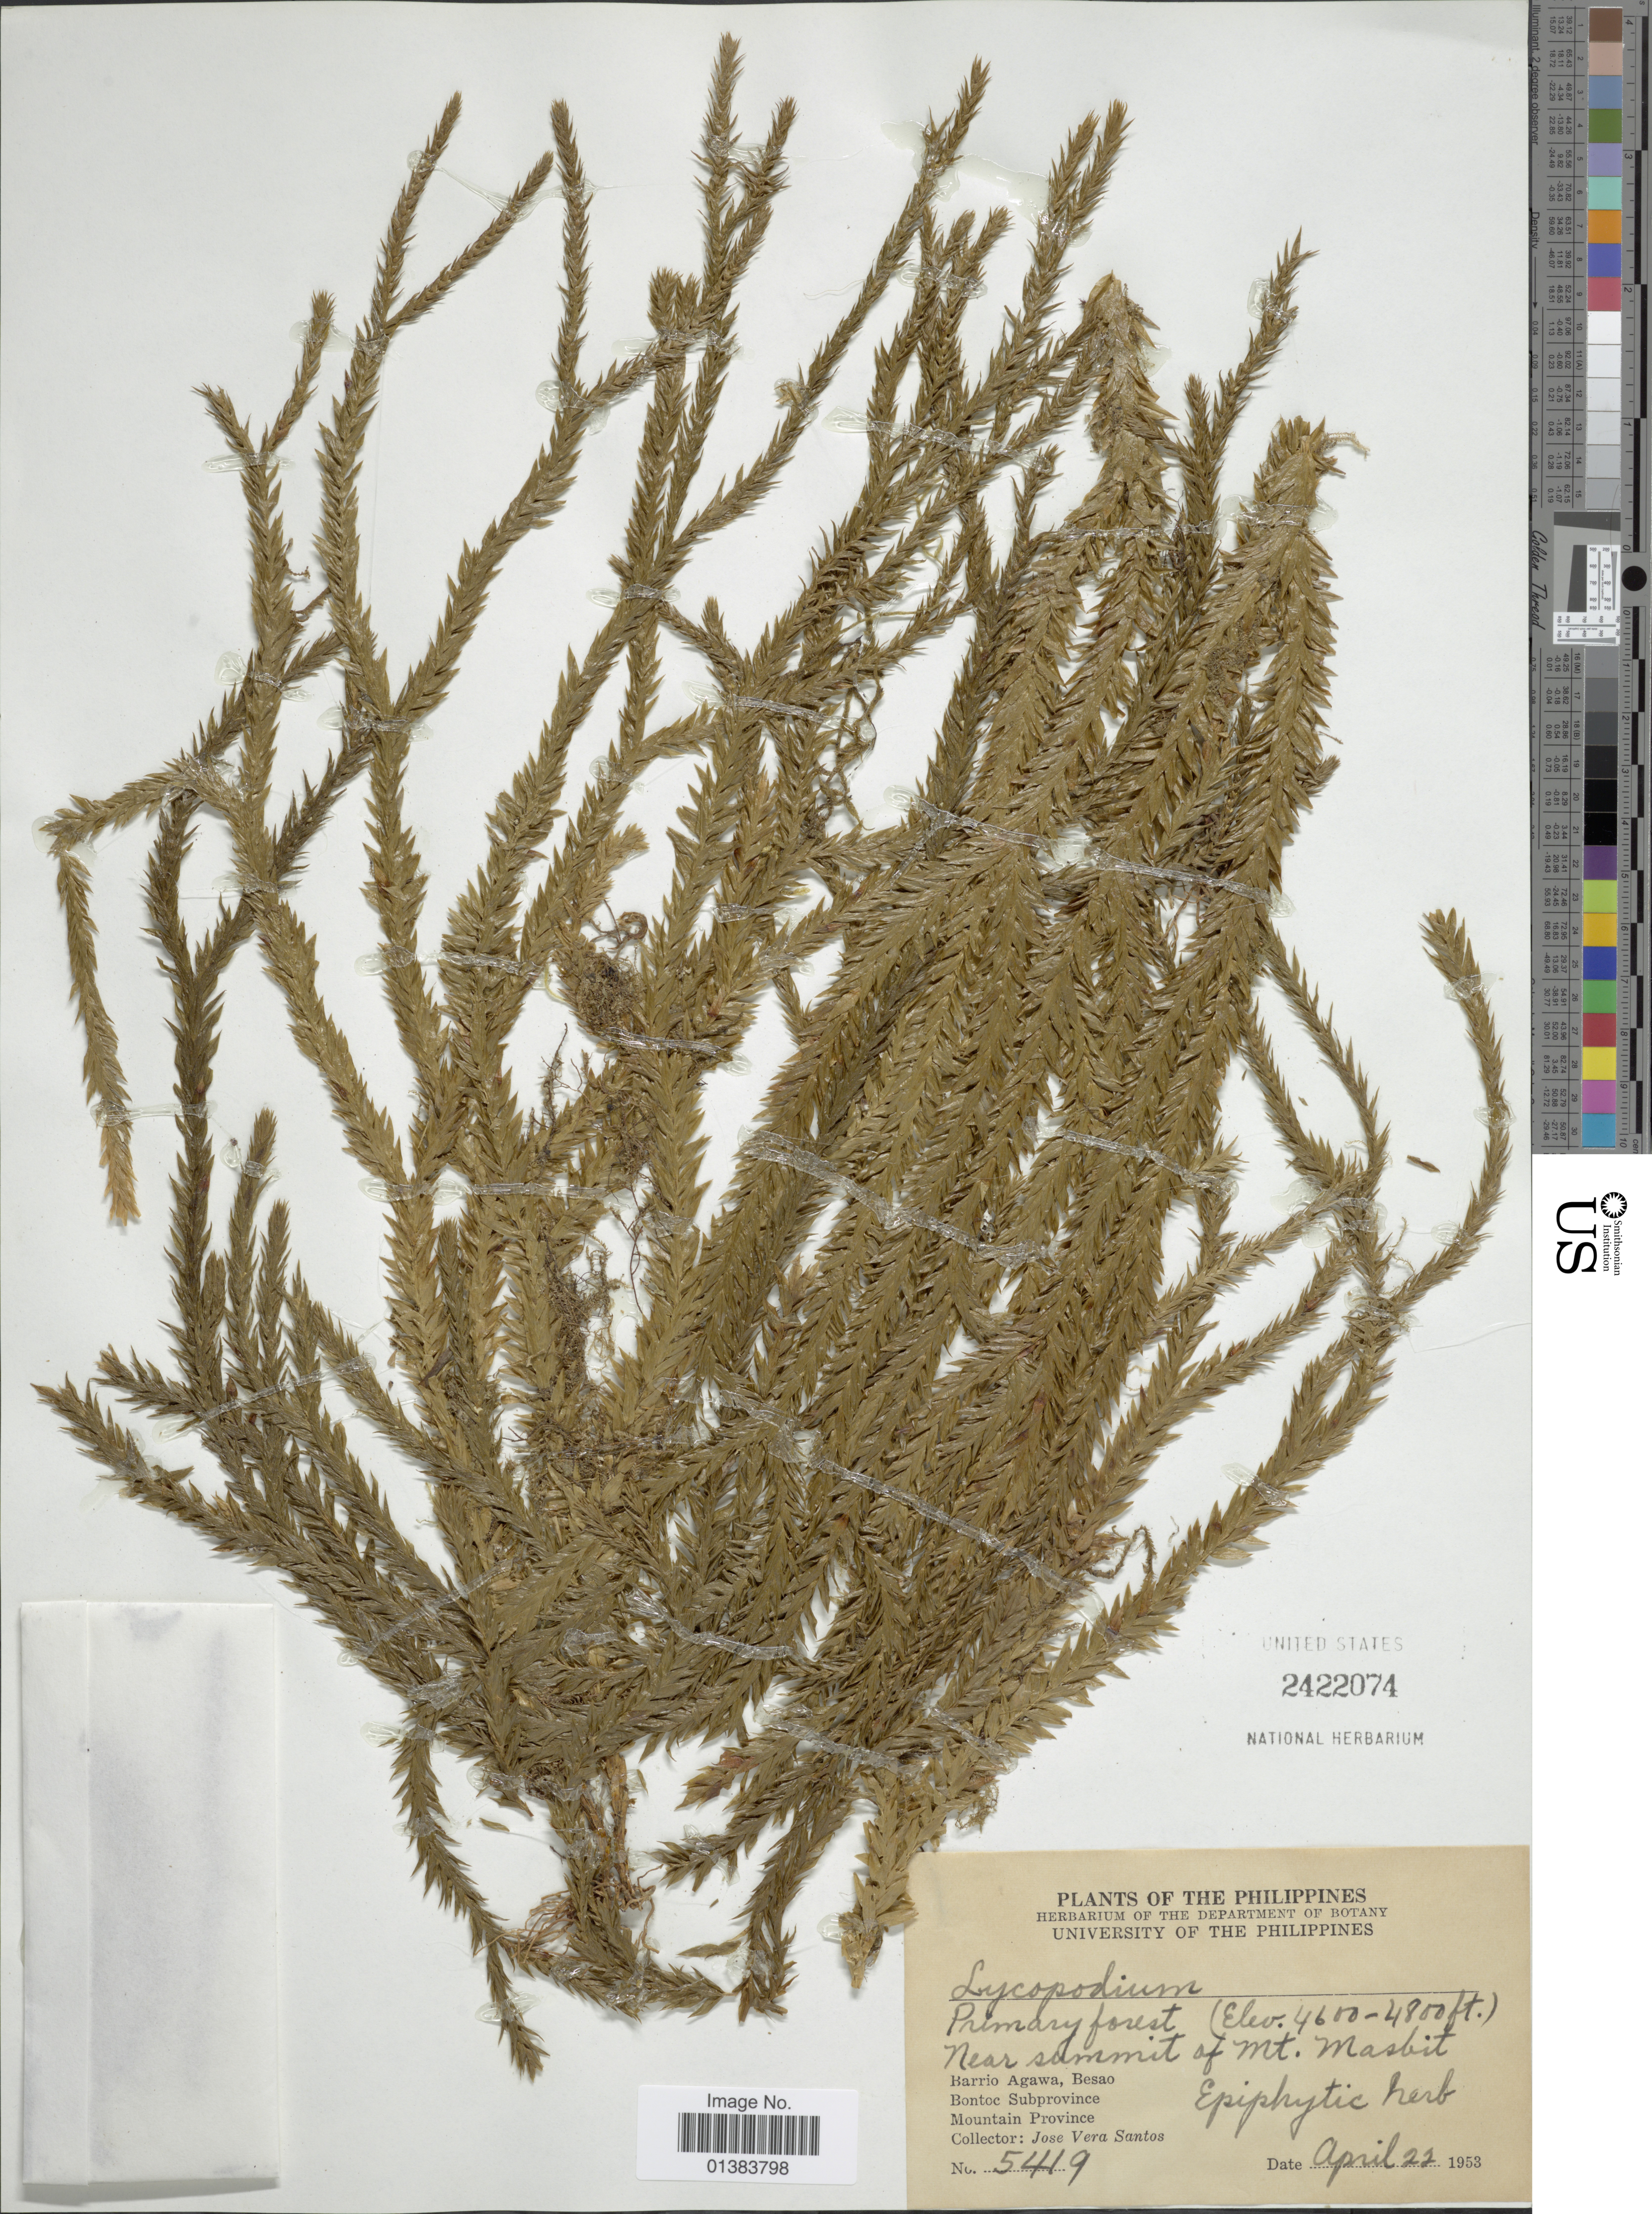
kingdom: Plantae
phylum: Tracheophyta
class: Lycopodiopsida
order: Lycopodiales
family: Lycopodiaceae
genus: Phlegmariurus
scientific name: Phlegmariurus merrillii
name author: (Herter) A. R. Field & Bostock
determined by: Field, A. R.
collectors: J. V. Santos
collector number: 5419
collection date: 1953-04-22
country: Philippines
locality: Near summit of Mt. Masbit, Barrio Agawa, Besao, Bontoc Subprovince, Mountain Province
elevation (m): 1402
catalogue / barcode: US 2422074